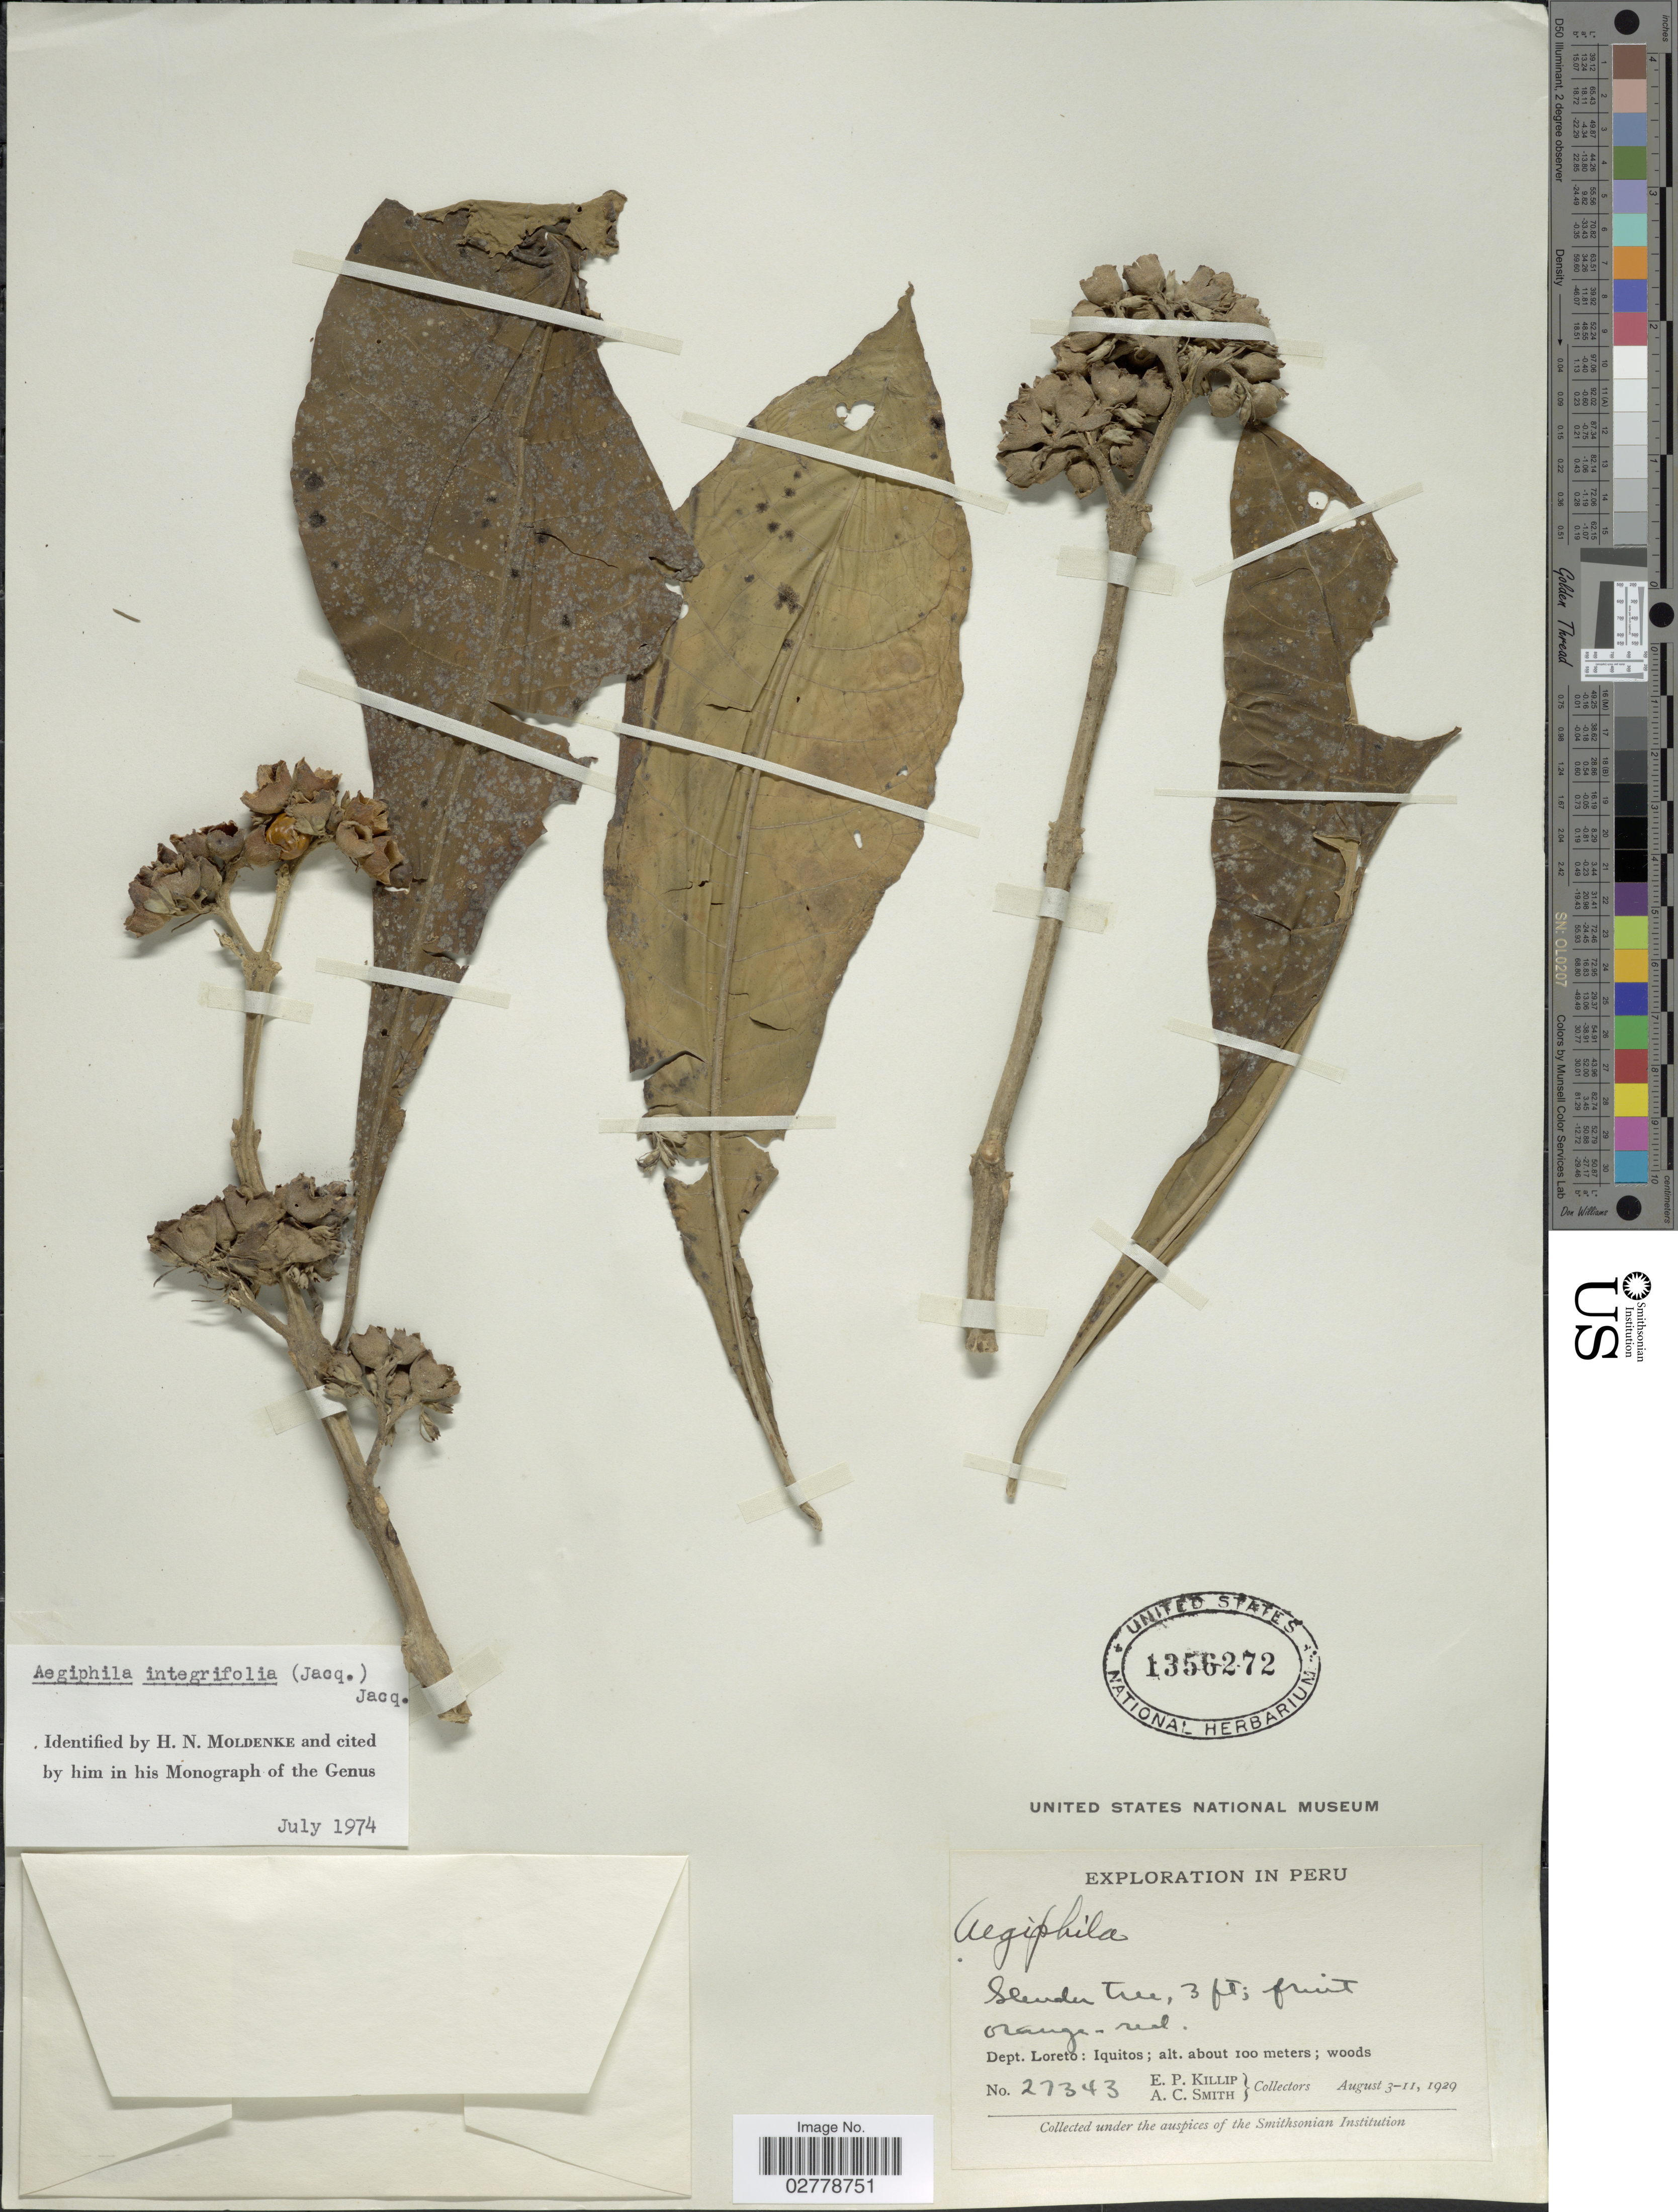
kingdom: Plantae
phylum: Tracheophyta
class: Magnoliopsida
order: Lamiales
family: Lamiaceae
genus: Aegiphila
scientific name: Aegiphila integrifolia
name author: (Jacq.) B.D. Jacks.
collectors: E. P. Killip & A. C. Smith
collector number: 27343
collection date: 1929-08-03/1929-08-11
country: Peru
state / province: Loreto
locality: Iquitos.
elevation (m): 100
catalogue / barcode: US 1356272